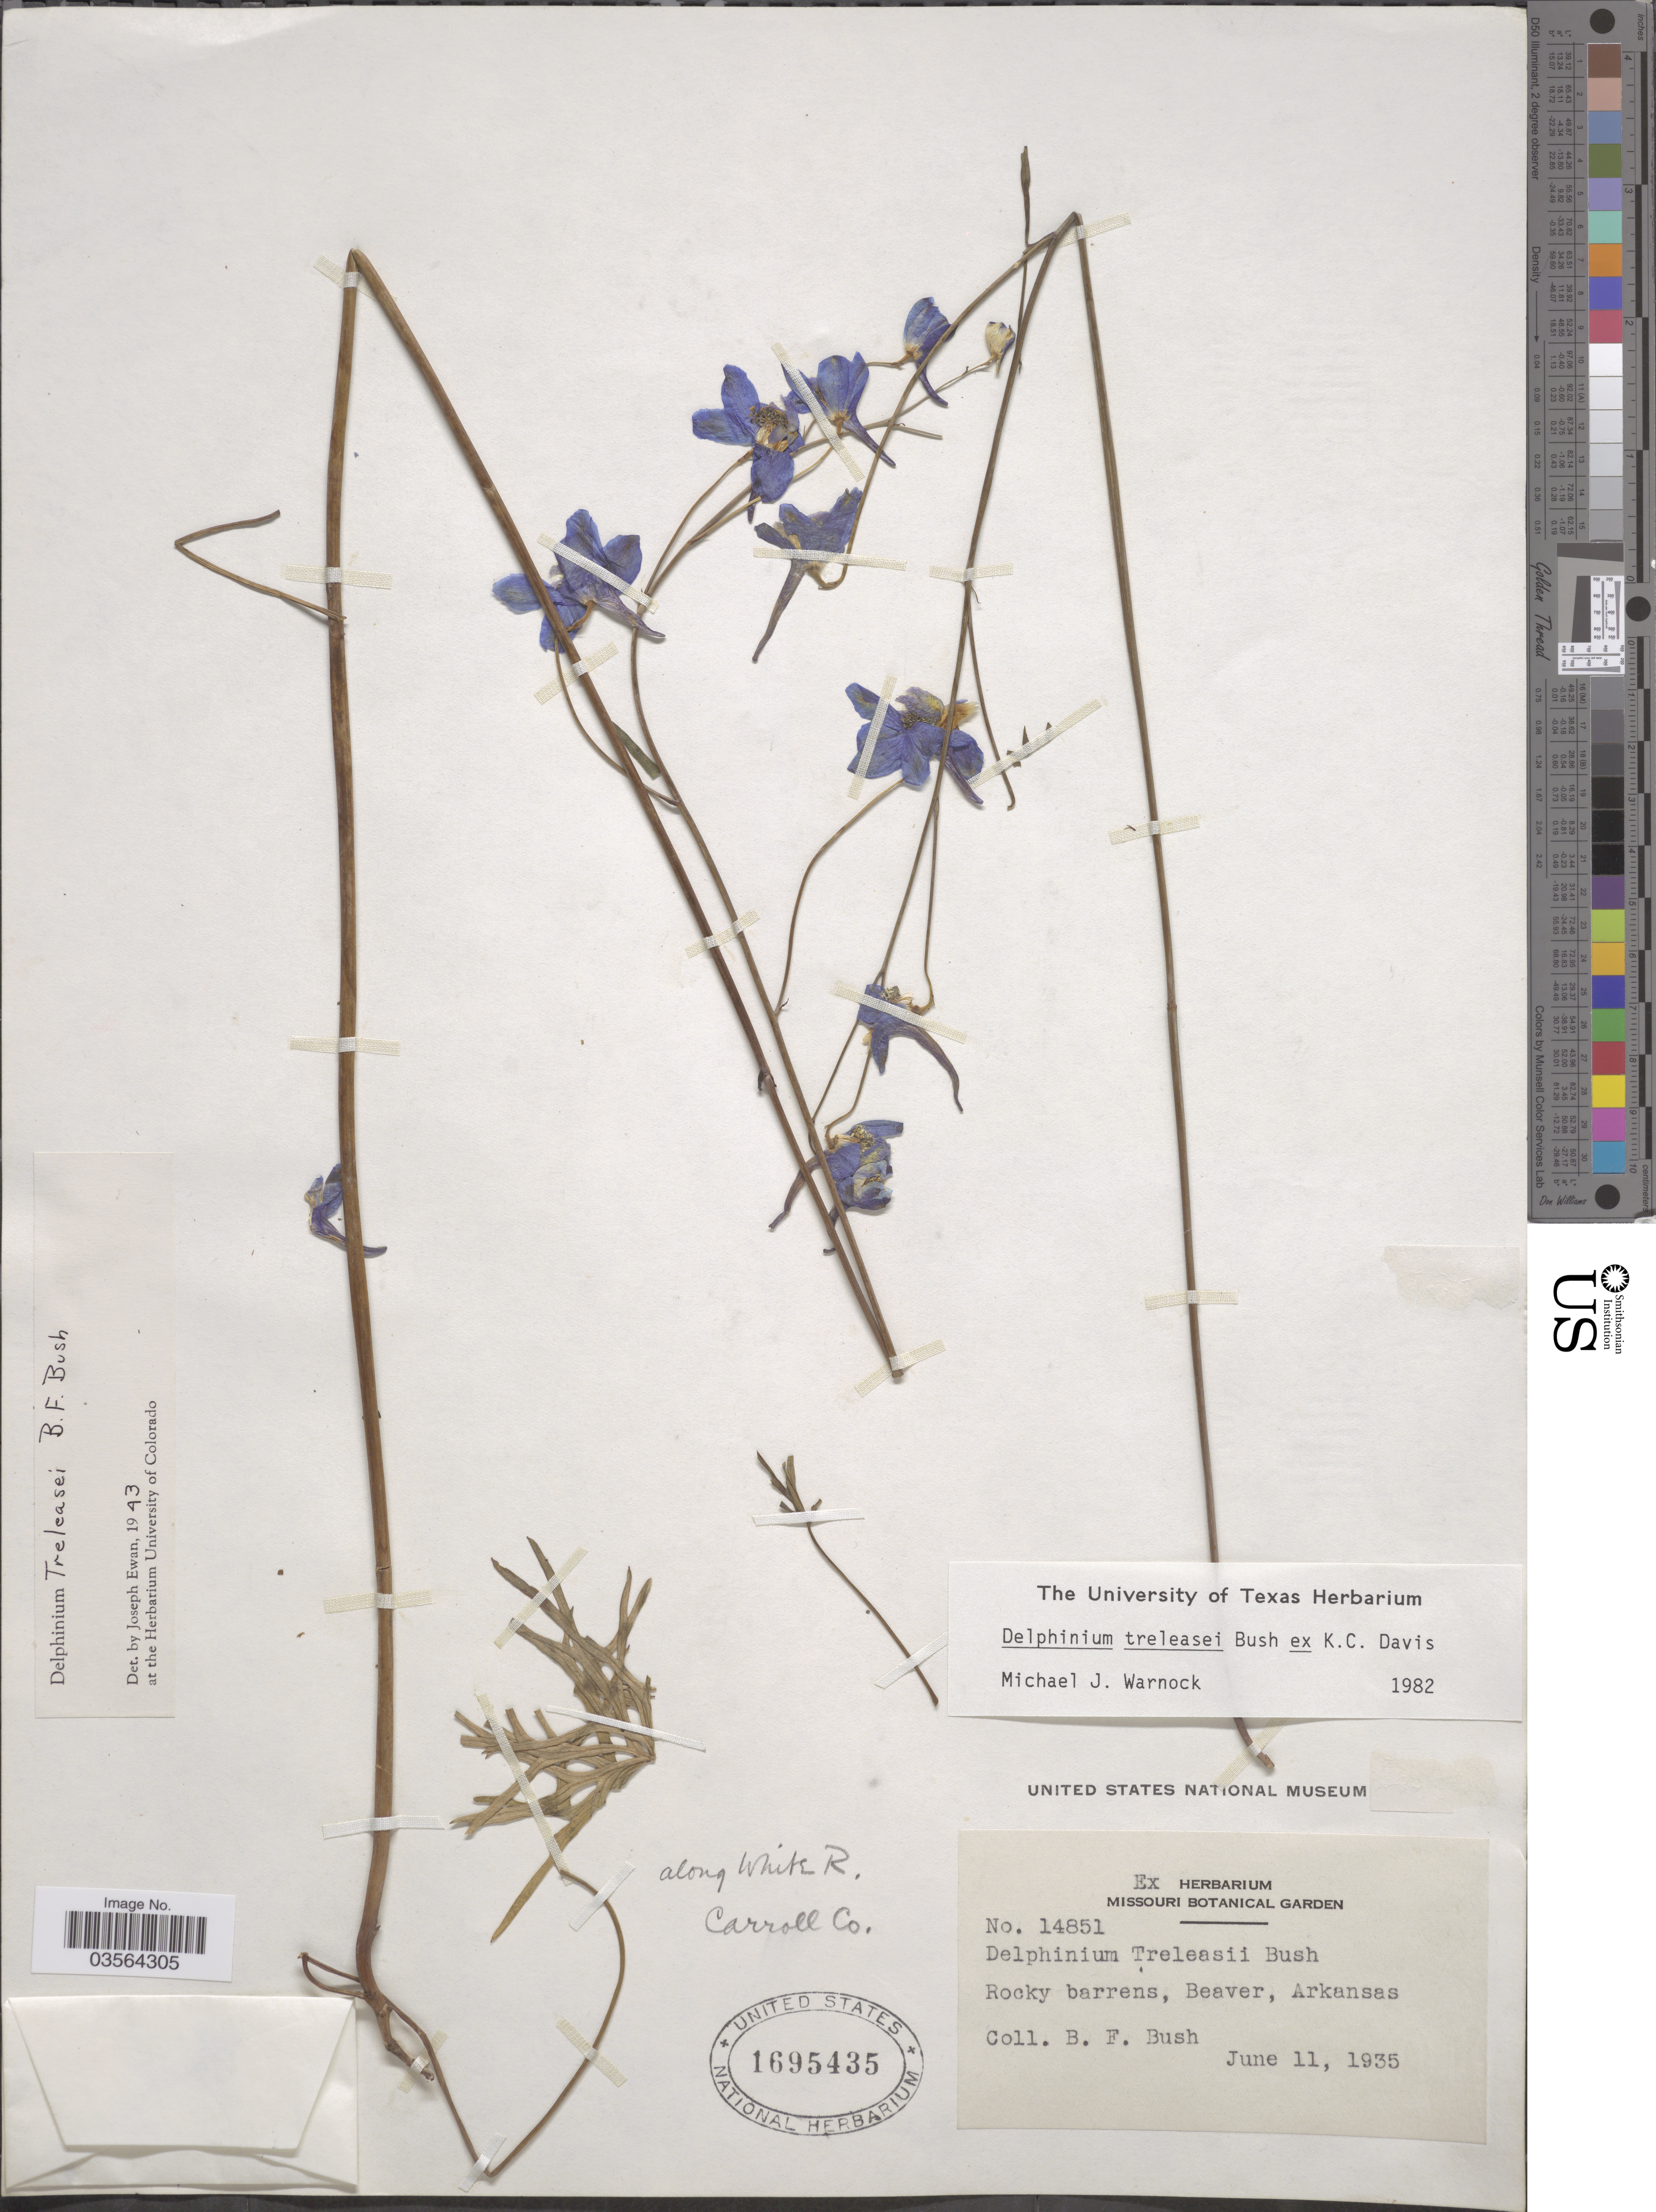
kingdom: Plantae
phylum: Tracheophyta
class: Magnoliopsida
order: Ranunculales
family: Ranunculaceae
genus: Delphinium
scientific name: Delphinium treleasei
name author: Bush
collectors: B. F. Bush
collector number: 14851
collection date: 1935-06-11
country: United States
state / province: Arkansas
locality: Beaver.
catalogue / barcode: US 1695435